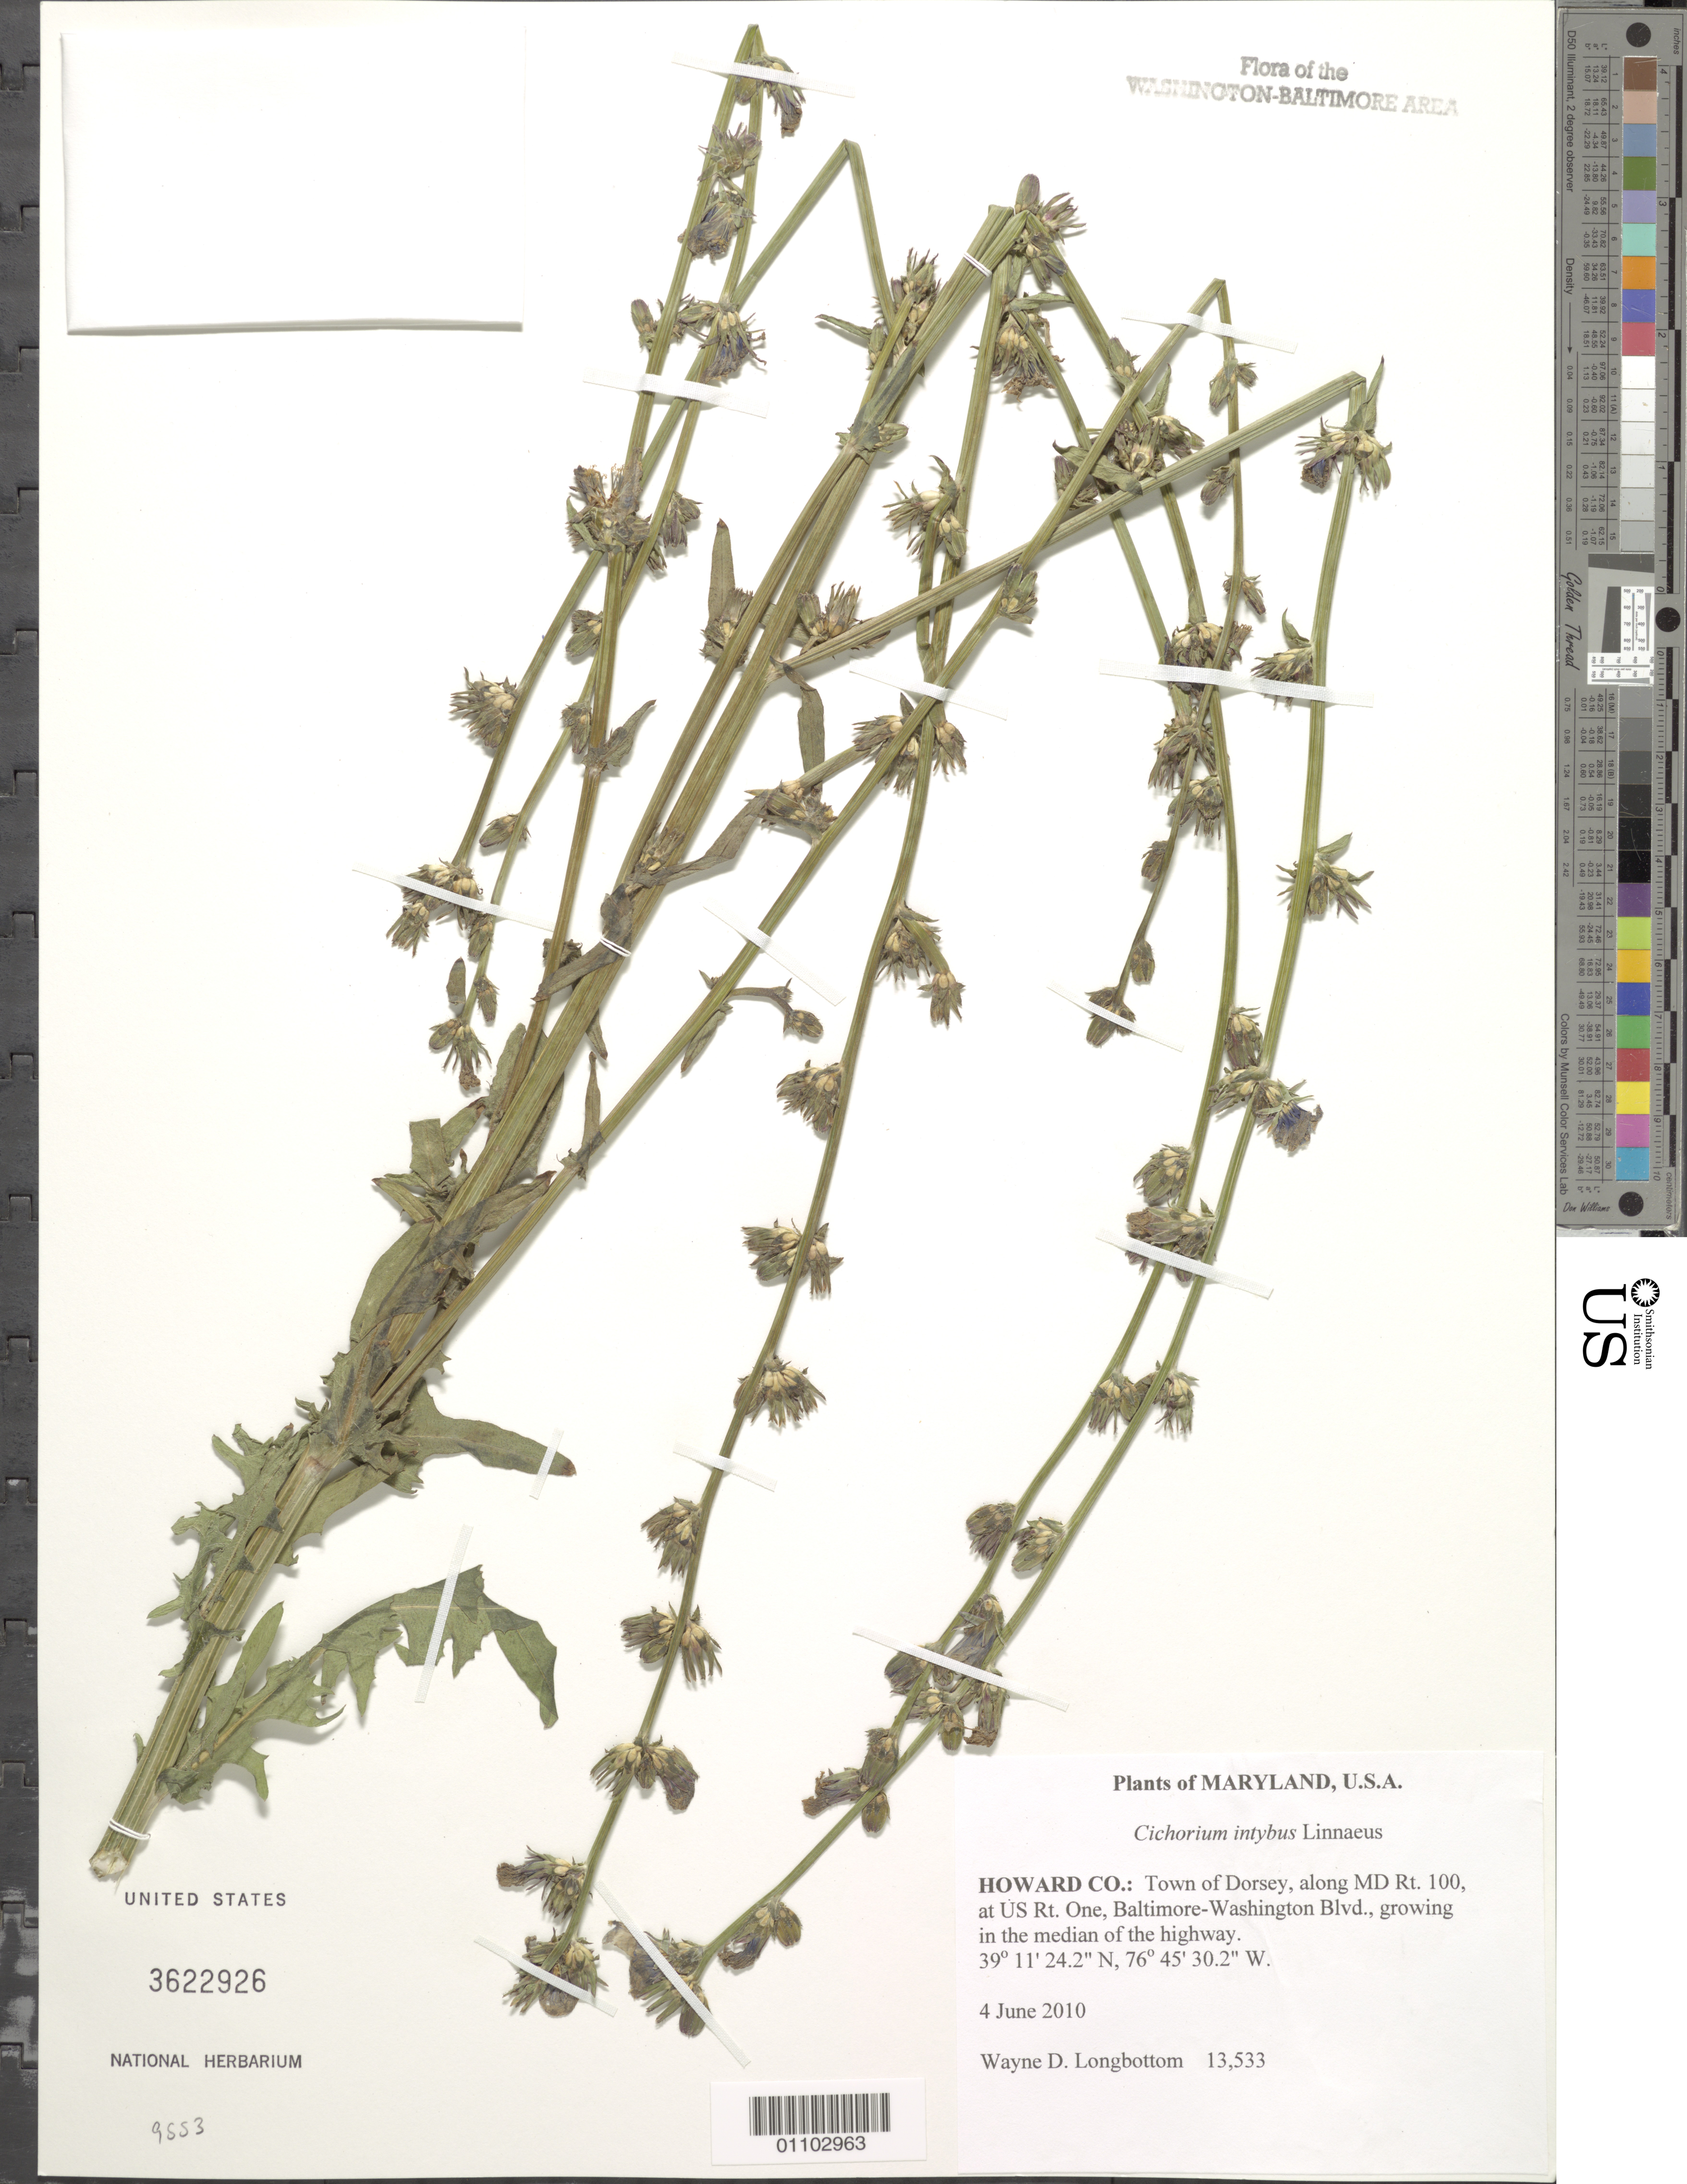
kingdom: Plantae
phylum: Tracheophyta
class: Magnoliopsida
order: Asterales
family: Asteraceae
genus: Cichorium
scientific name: Cichorium intybus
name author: L.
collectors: W. D. Longbottom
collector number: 13533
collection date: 2010-06-04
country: United States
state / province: Maryland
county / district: Howard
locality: Town of Dorsey, along MD Rt. 100, at US Rt. One, Baltimore-Washington Blvd.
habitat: Growing in the median of the highway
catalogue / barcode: US 3622926